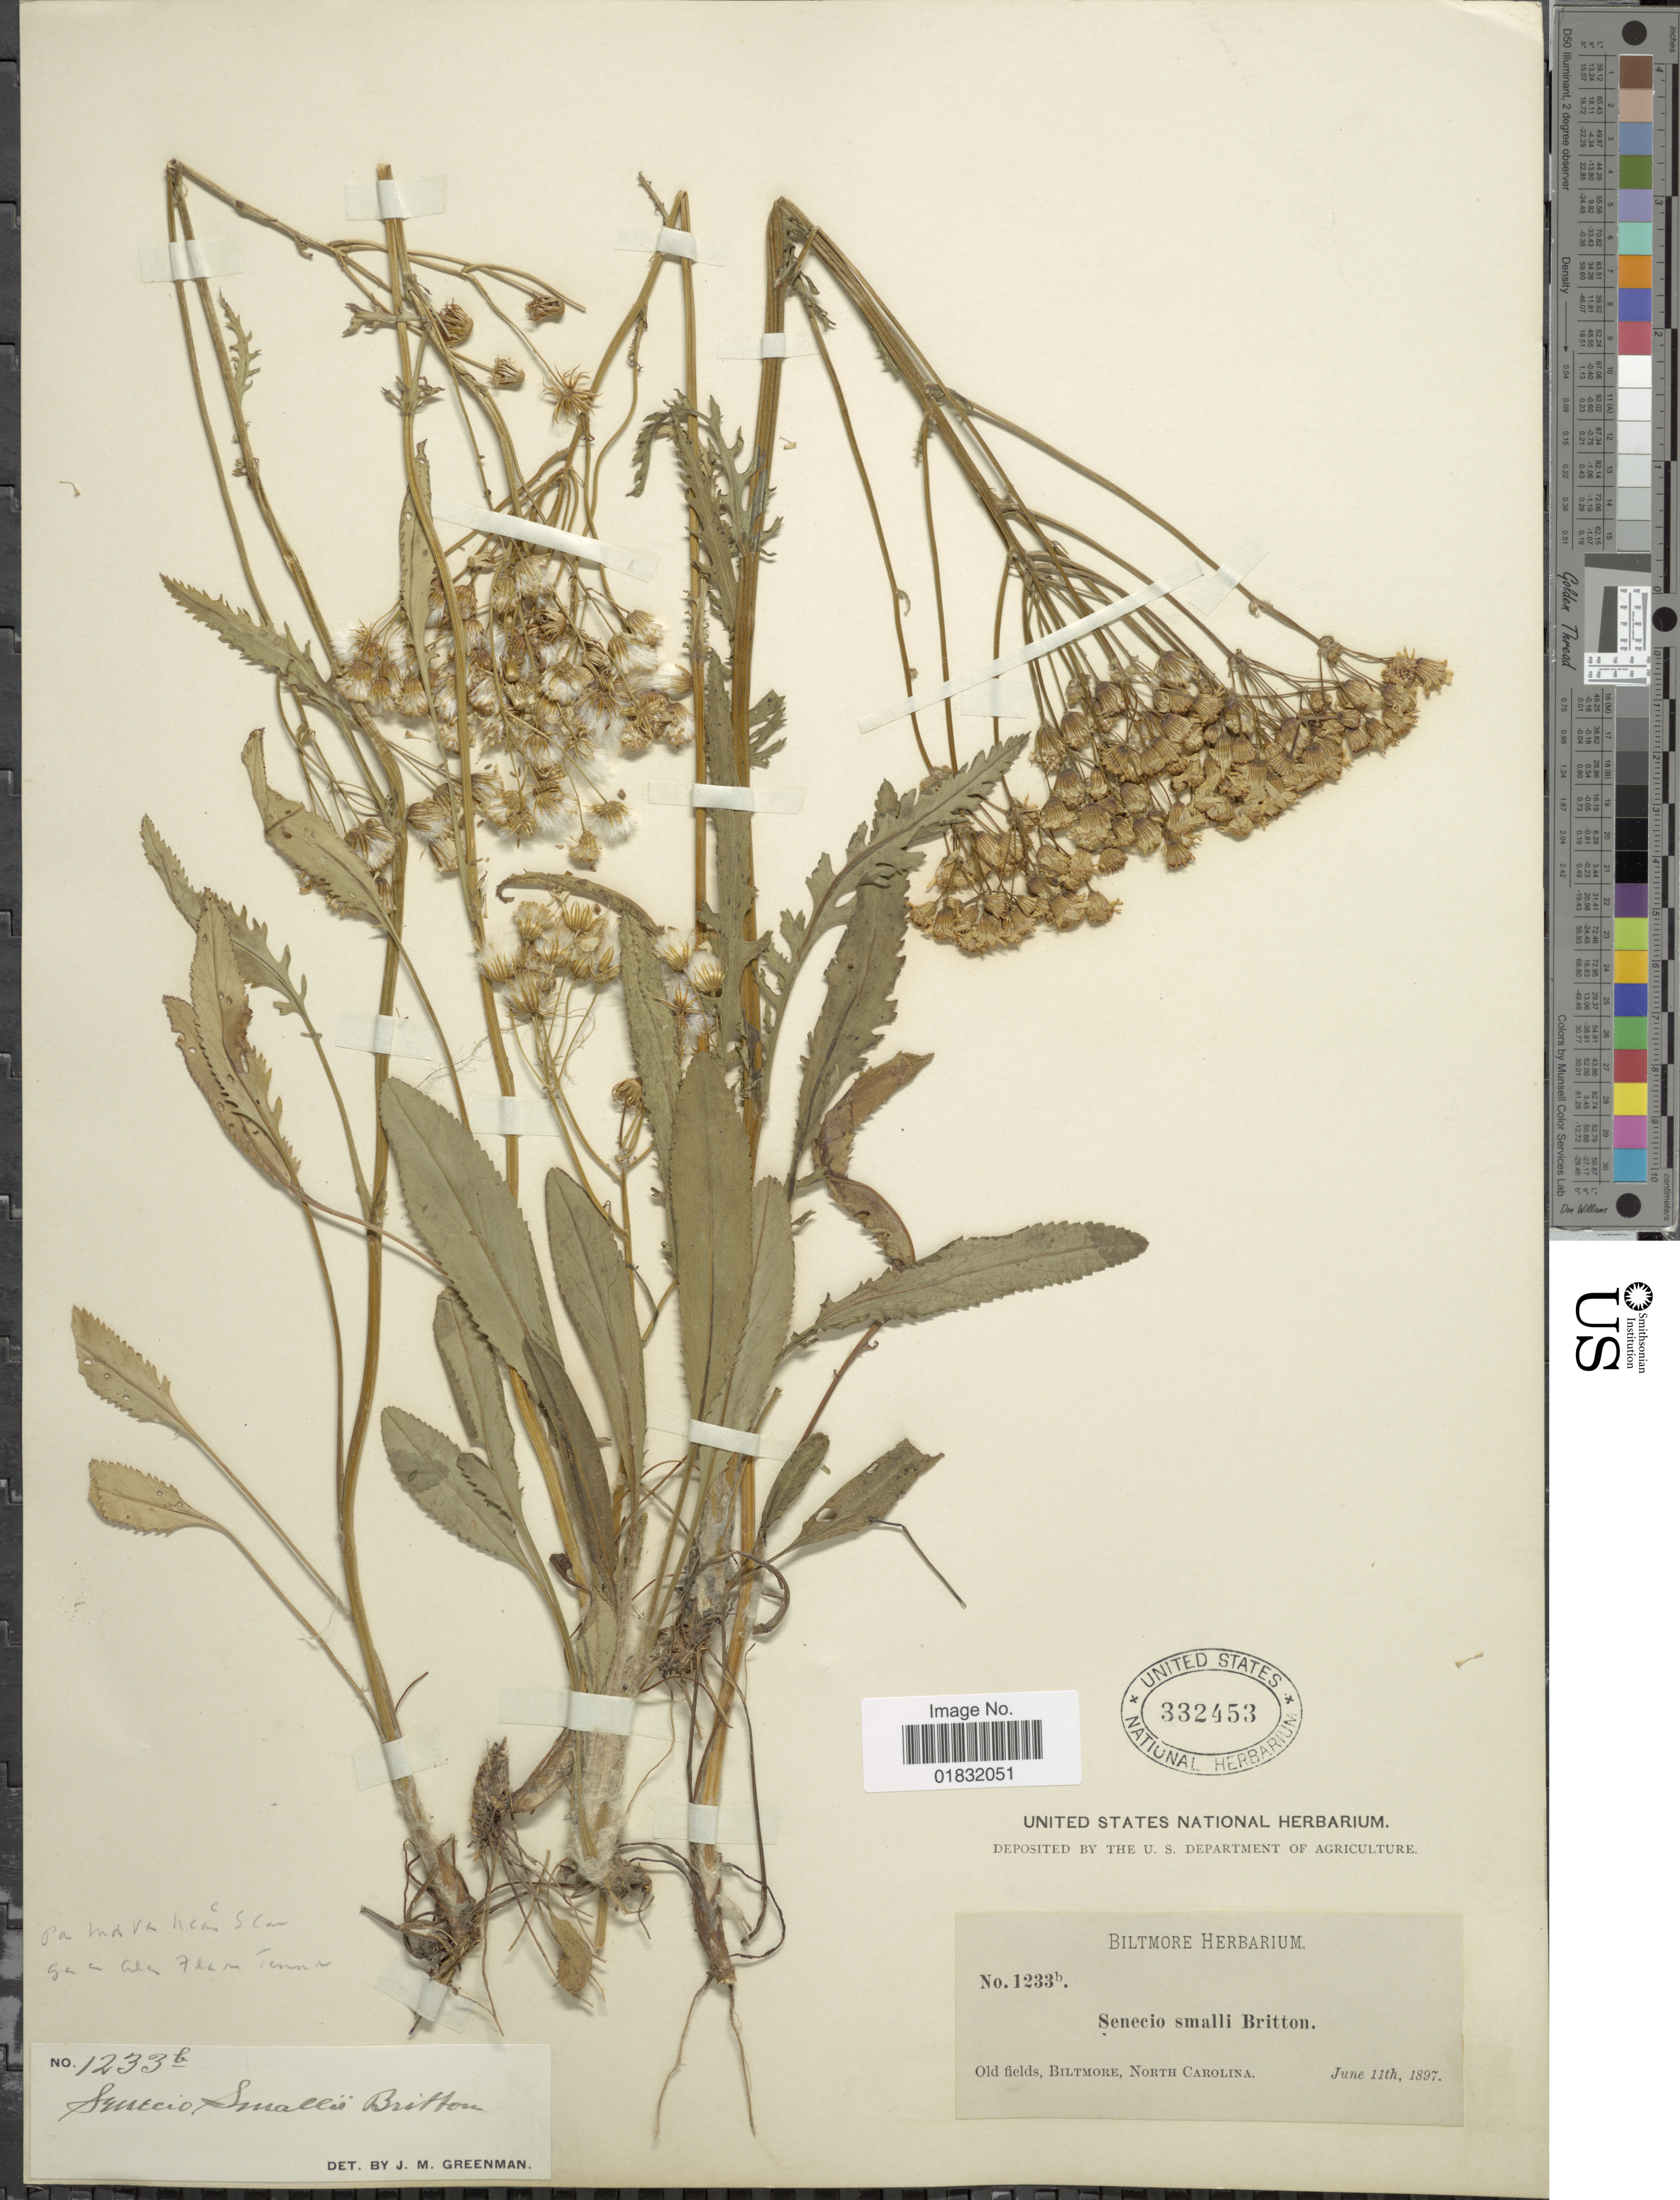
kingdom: Plantae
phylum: Tracheophyta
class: Magnoliopsida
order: Asterales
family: Asteraceae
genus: Packera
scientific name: Packera smallii Britton comb ined.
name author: Britton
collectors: ex herb. Biltmore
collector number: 1233b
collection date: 1897-06-11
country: United States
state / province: North Carolina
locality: Old fields, Biltmore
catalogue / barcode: US 332453